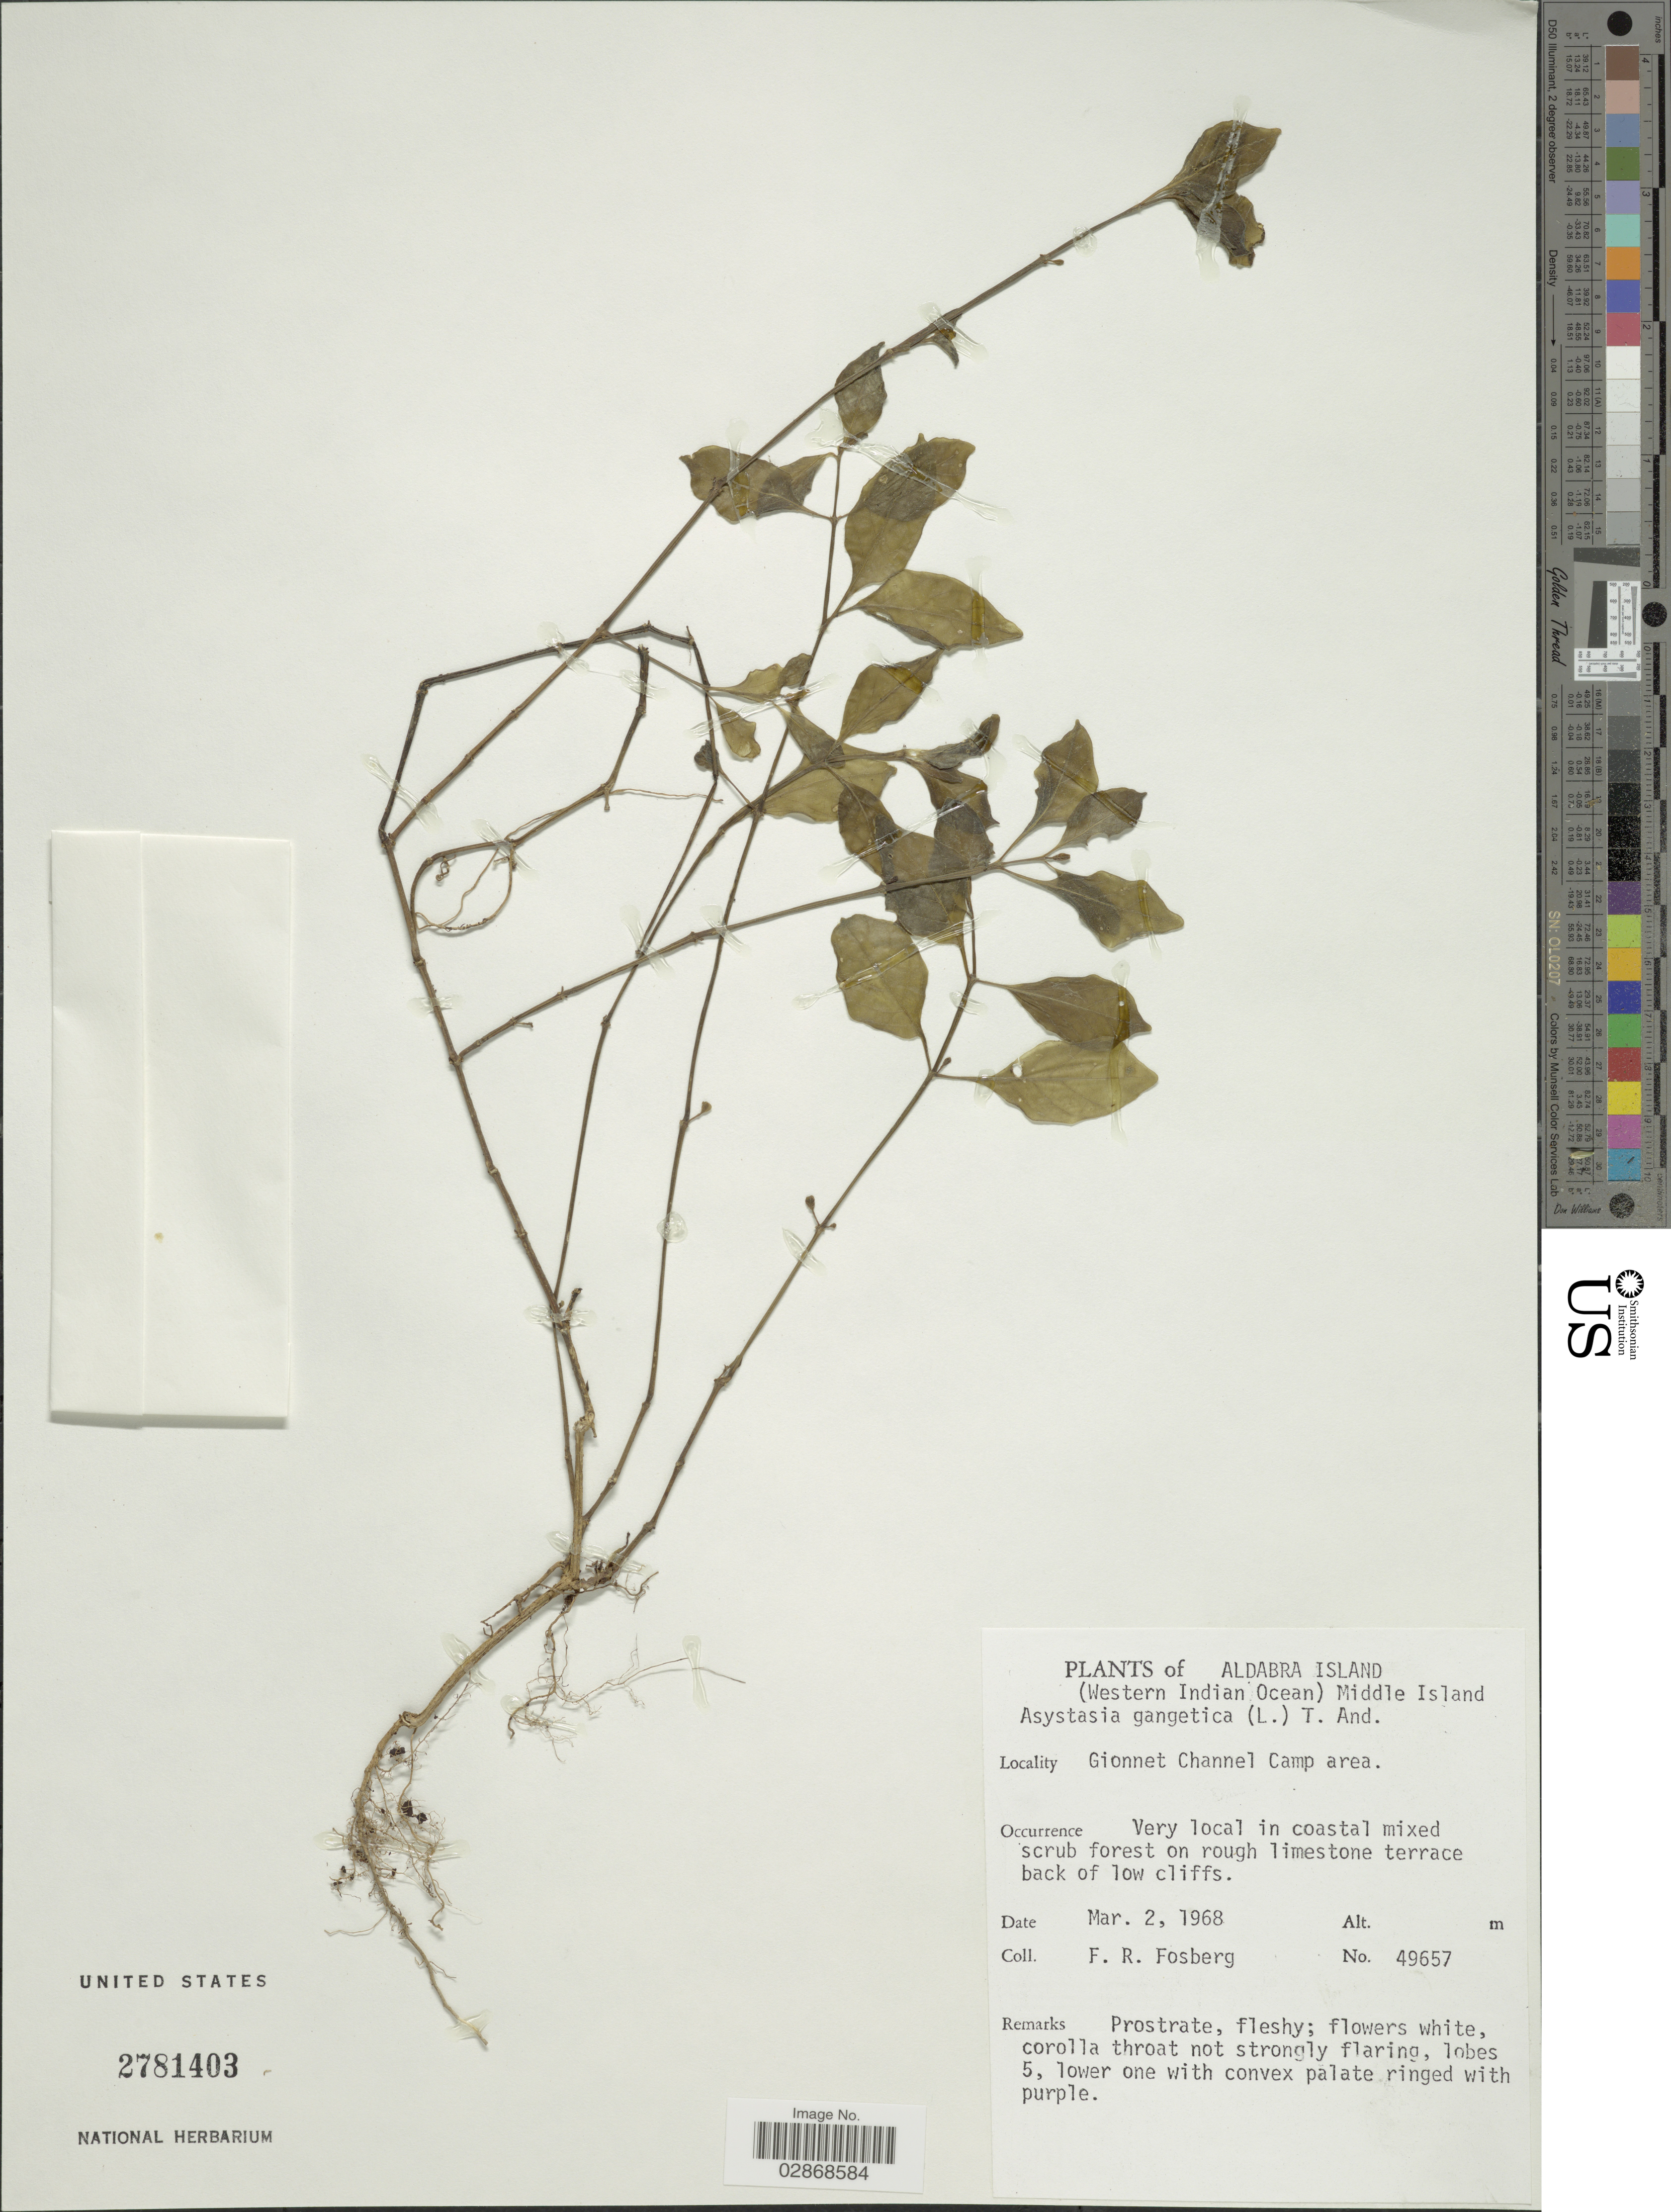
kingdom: Plantae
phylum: Tracheophyta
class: Magnoliopsida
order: Lamiales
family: Acanthaceae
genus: Asystasia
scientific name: Asystasia coromandeliana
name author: Nees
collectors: F. R. Fosberg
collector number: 49657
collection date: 1968-03-02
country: Seychelles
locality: Aldabra Island (Western Indian Ocean) Middle Island. Gionnet Channel Camp area.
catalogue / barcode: US 2781403